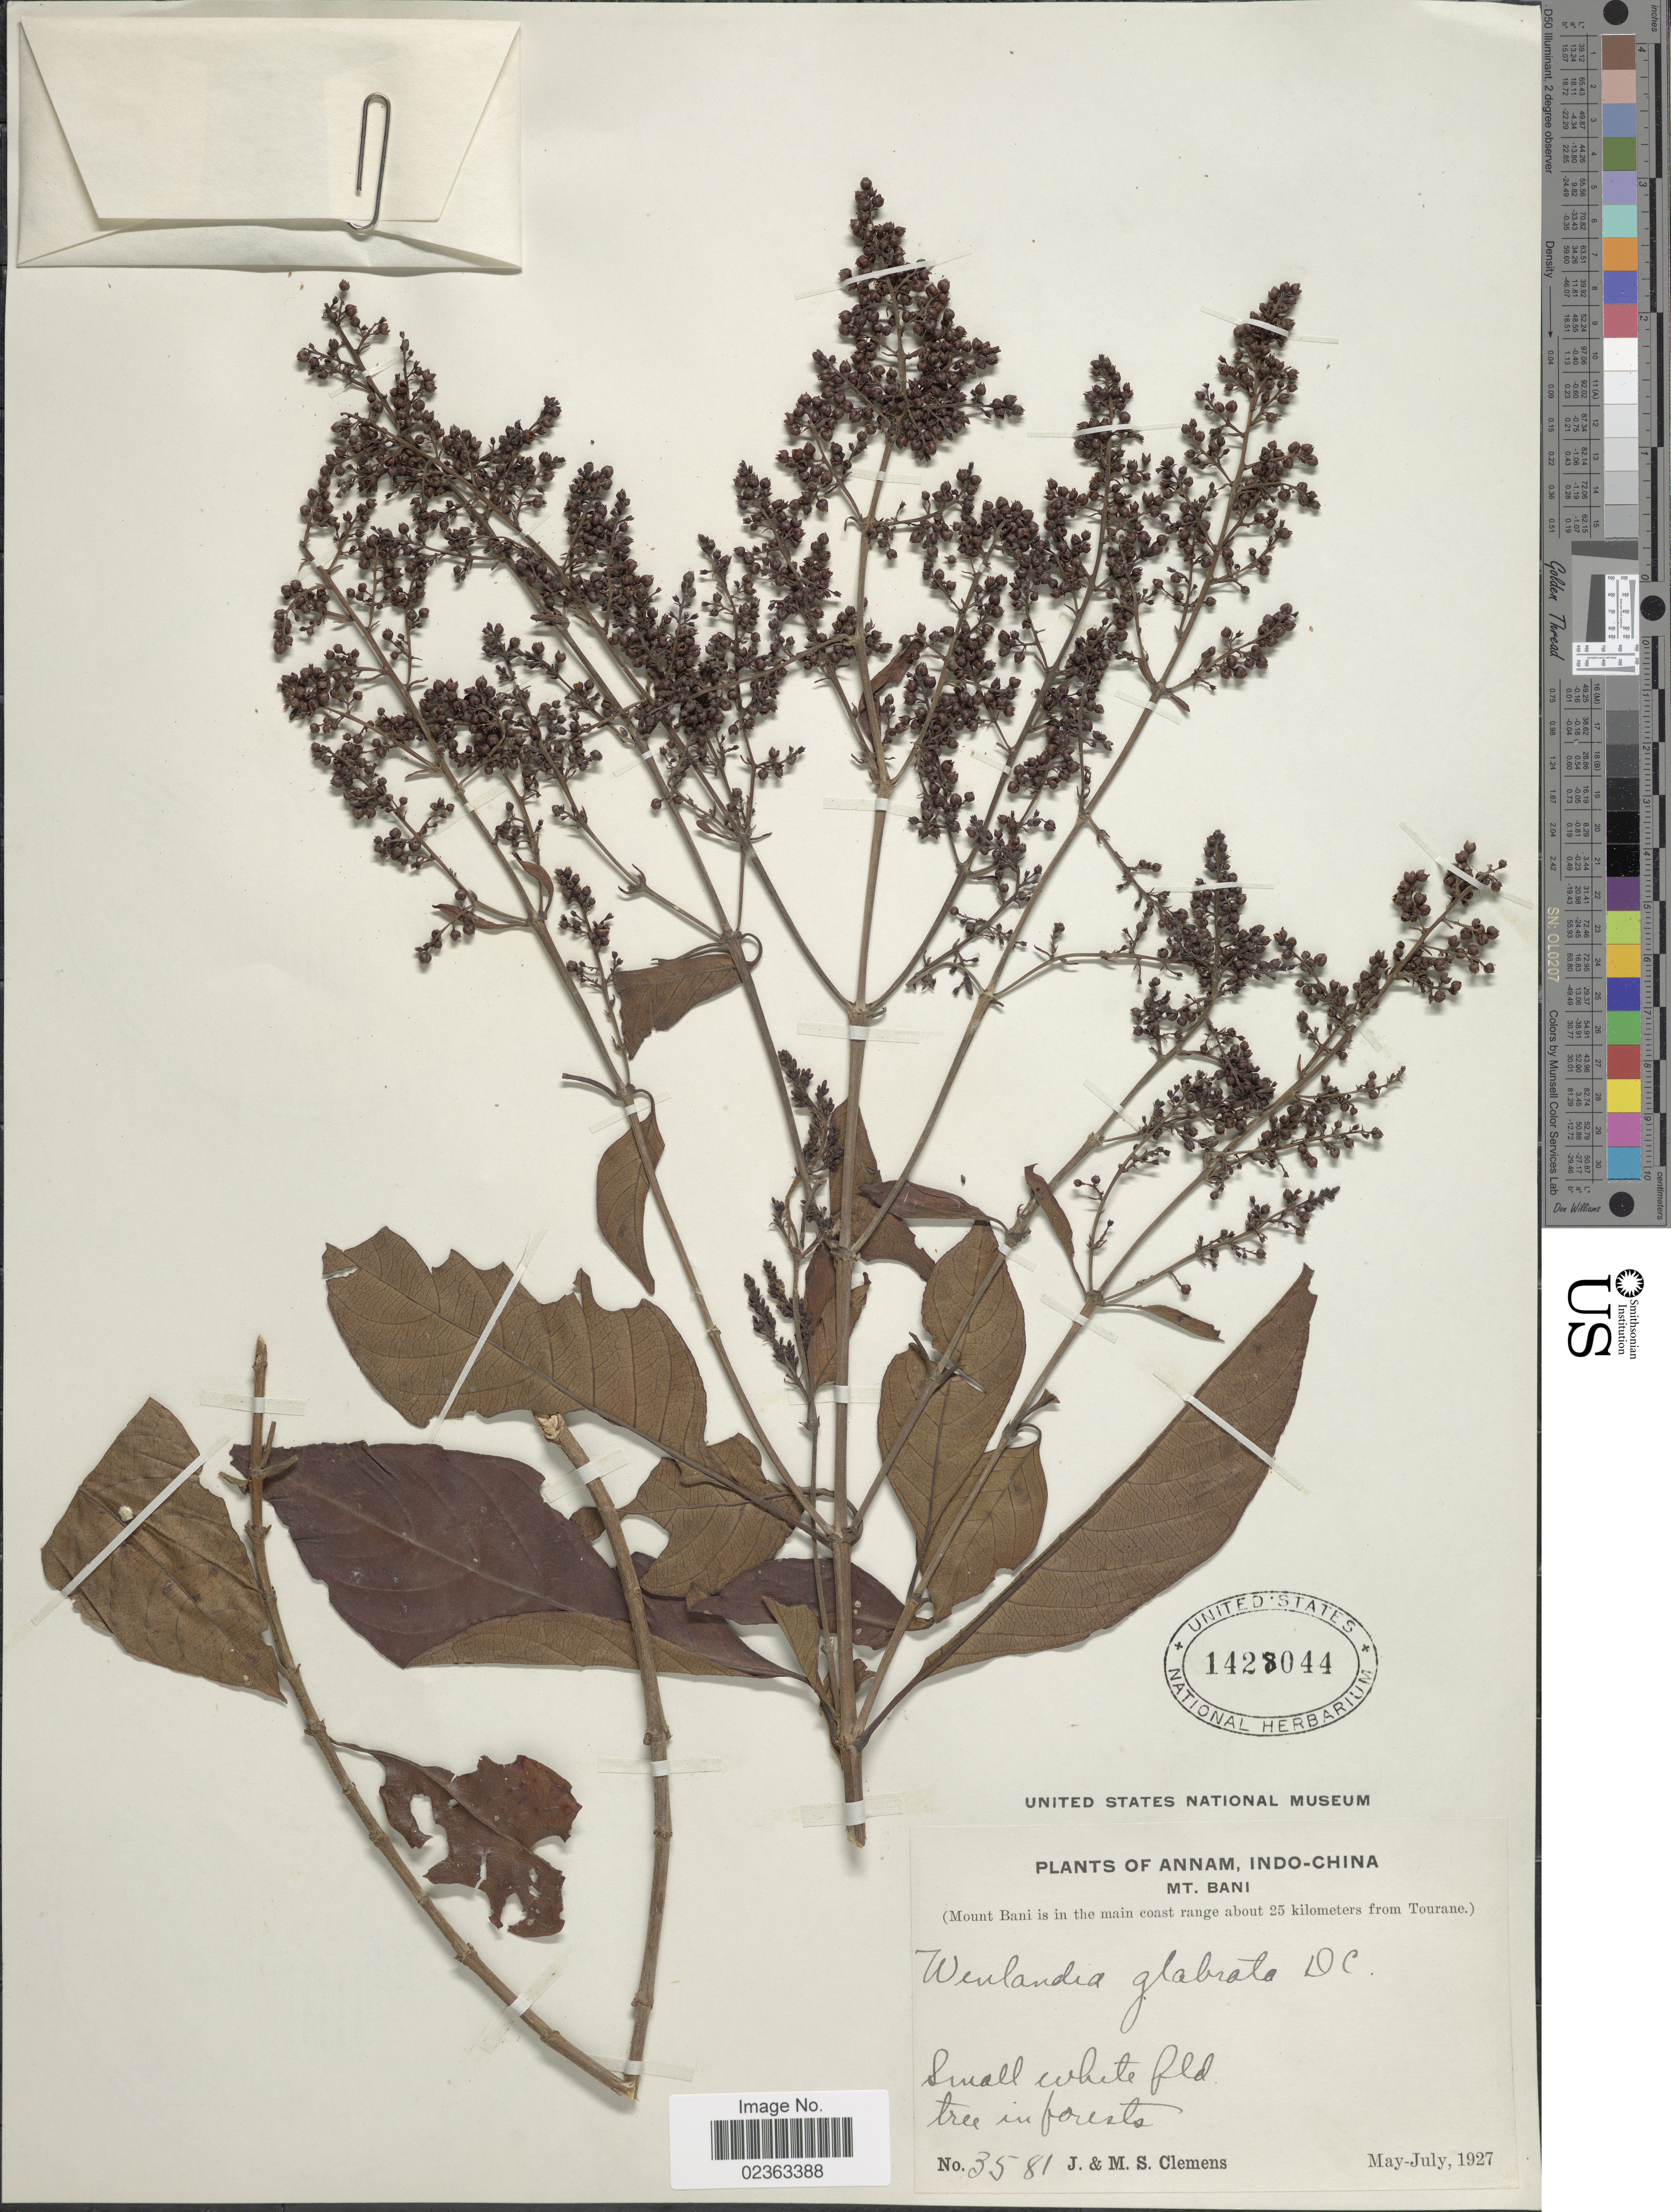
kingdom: Plantae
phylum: Tracheophyta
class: Magnoliopsida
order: Gentianales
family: Rubiaceae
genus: Wendlandia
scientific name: Wendlandia tinctoria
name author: DC.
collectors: J. Clemens & M. S. Clemens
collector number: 3581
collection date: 1927-05/1927-07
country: Vietnam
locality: Annam, Indo-China, Mt. Bani (Mount Bani is in the main coast range about 25 kilomters from Tourane)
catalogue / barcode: US 1428044